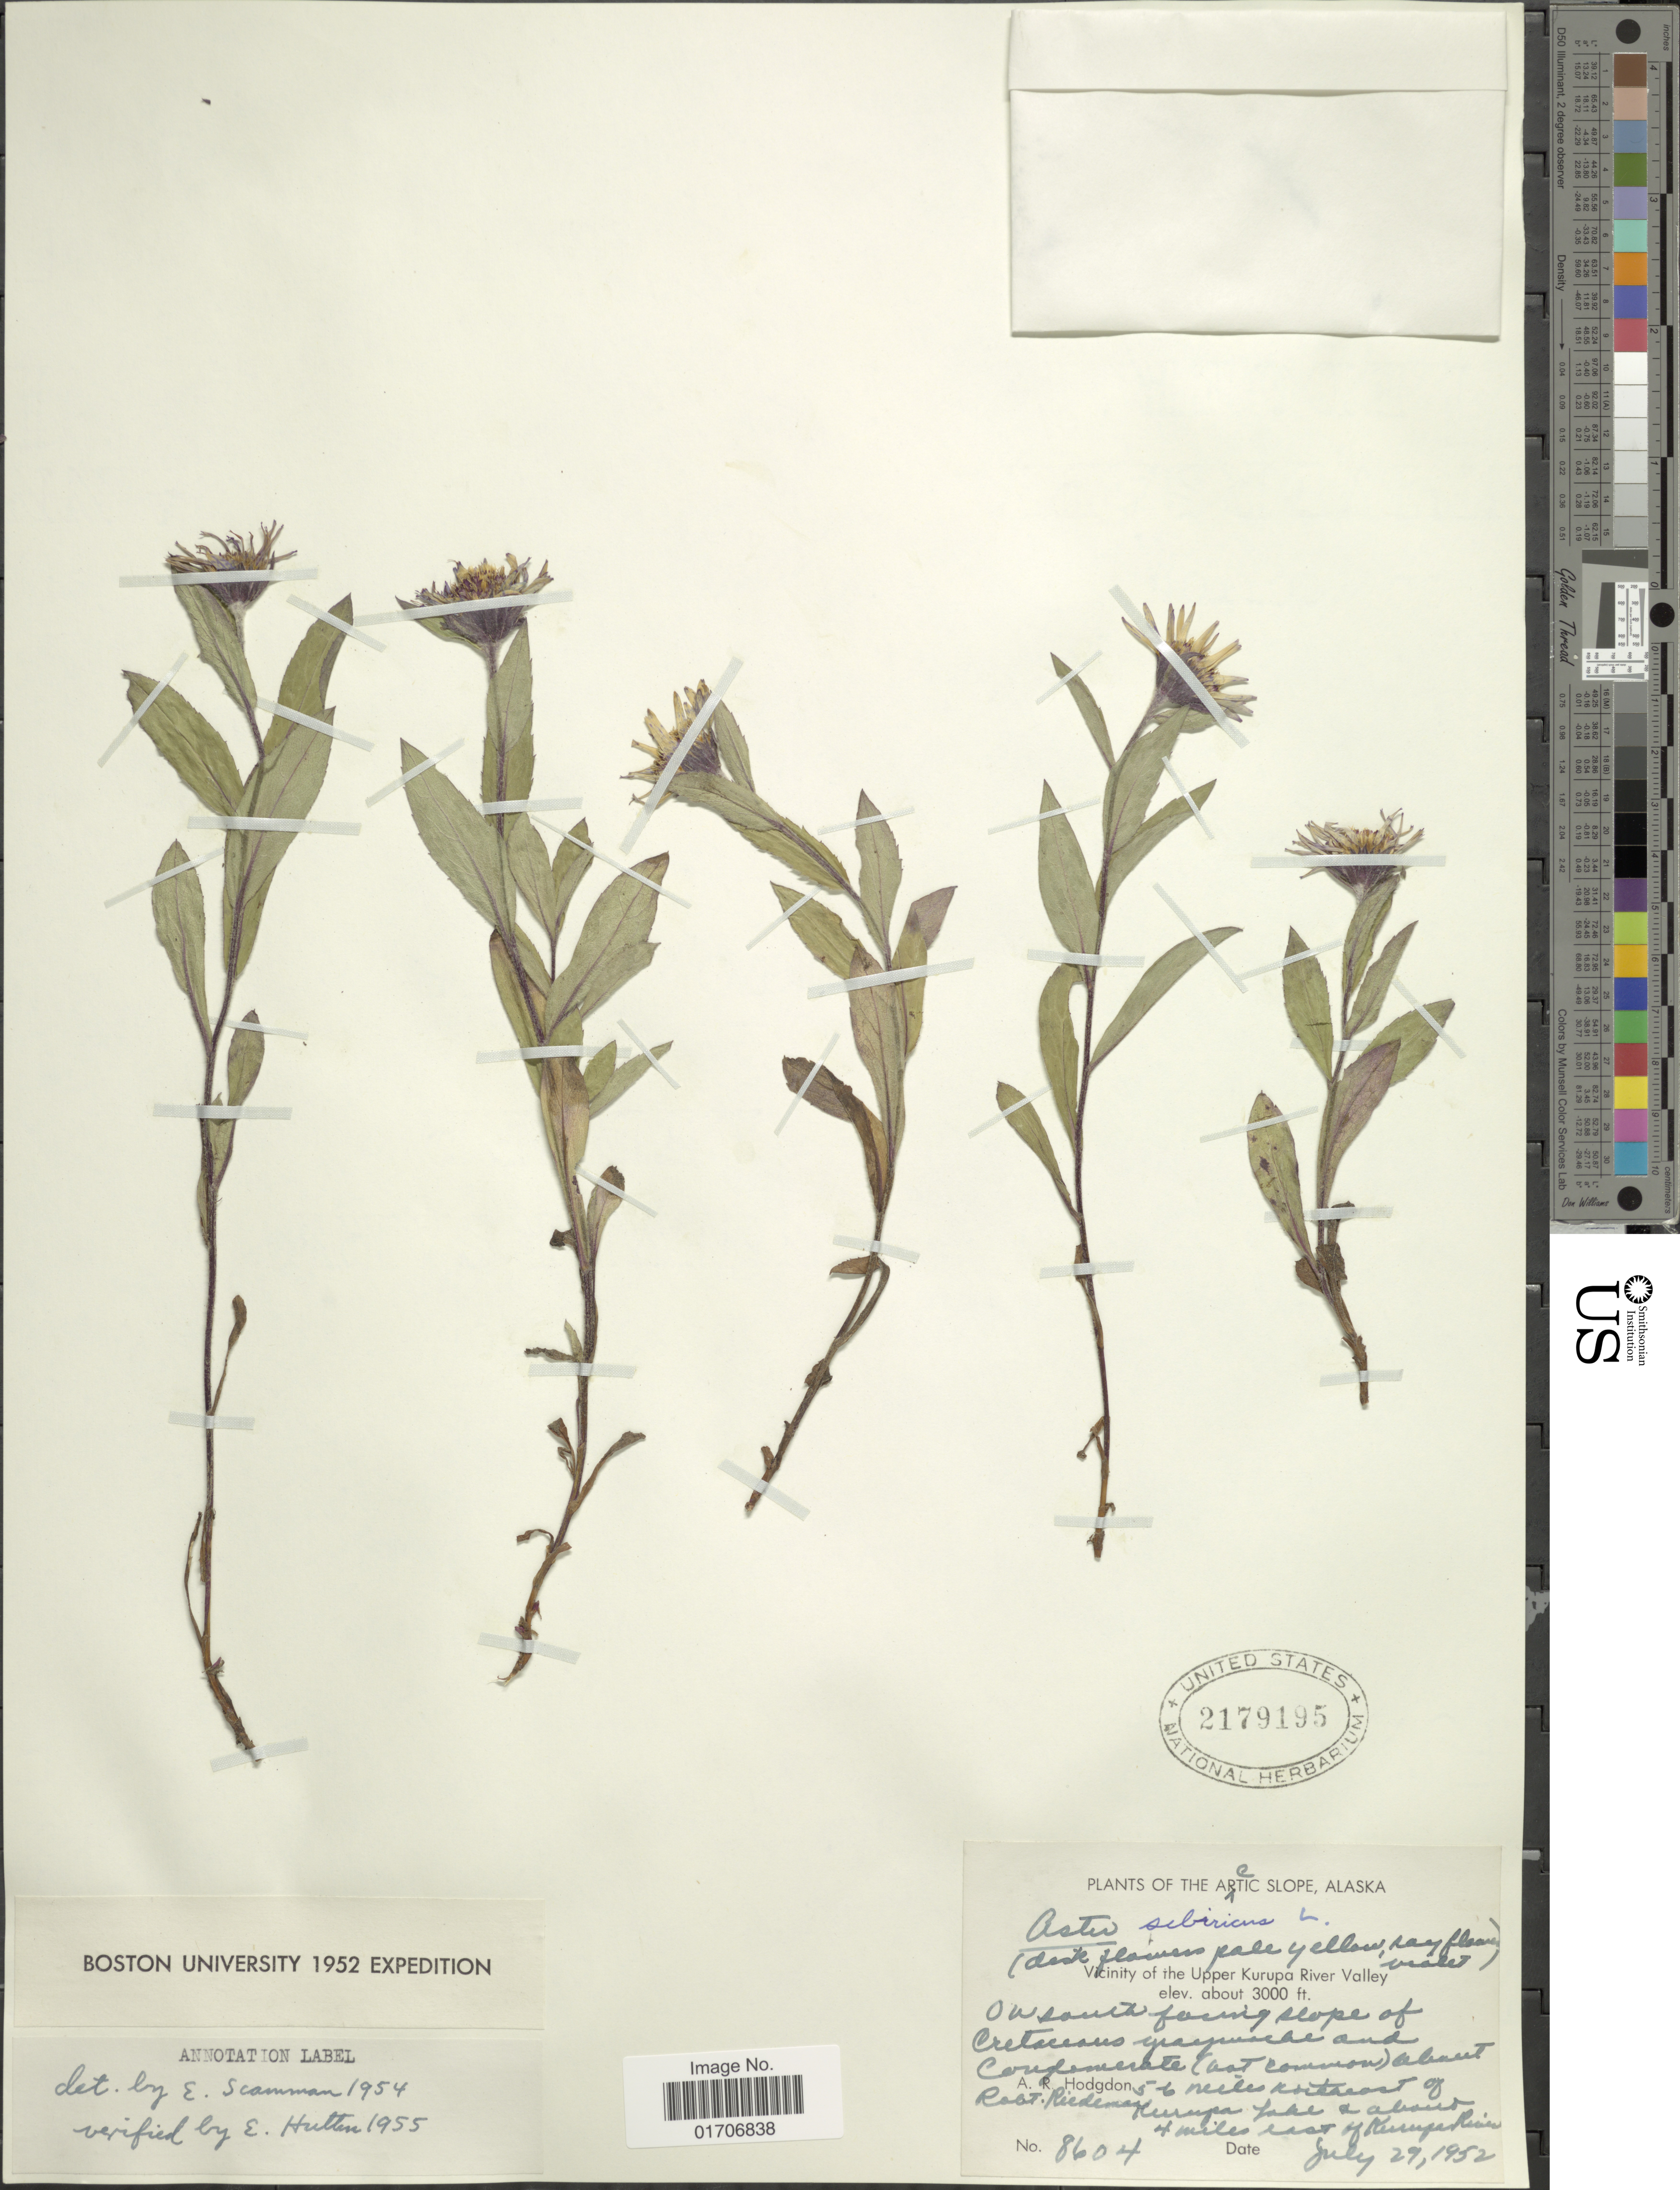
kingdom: Plantae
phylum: Tracheophyta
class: Magnoliopsida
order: Asterales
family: Asteraceae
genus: Eurybia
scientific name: Eurybia sibirica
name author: (L.) G.L. Nesom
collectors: A. R. Hodgdon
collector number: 8604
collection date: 1952-07-29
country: United States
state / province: Alaska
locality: Arctic Slope. Vicinity of the Upper Kurupa River Valley.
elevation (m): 914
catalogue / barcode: US 2179195